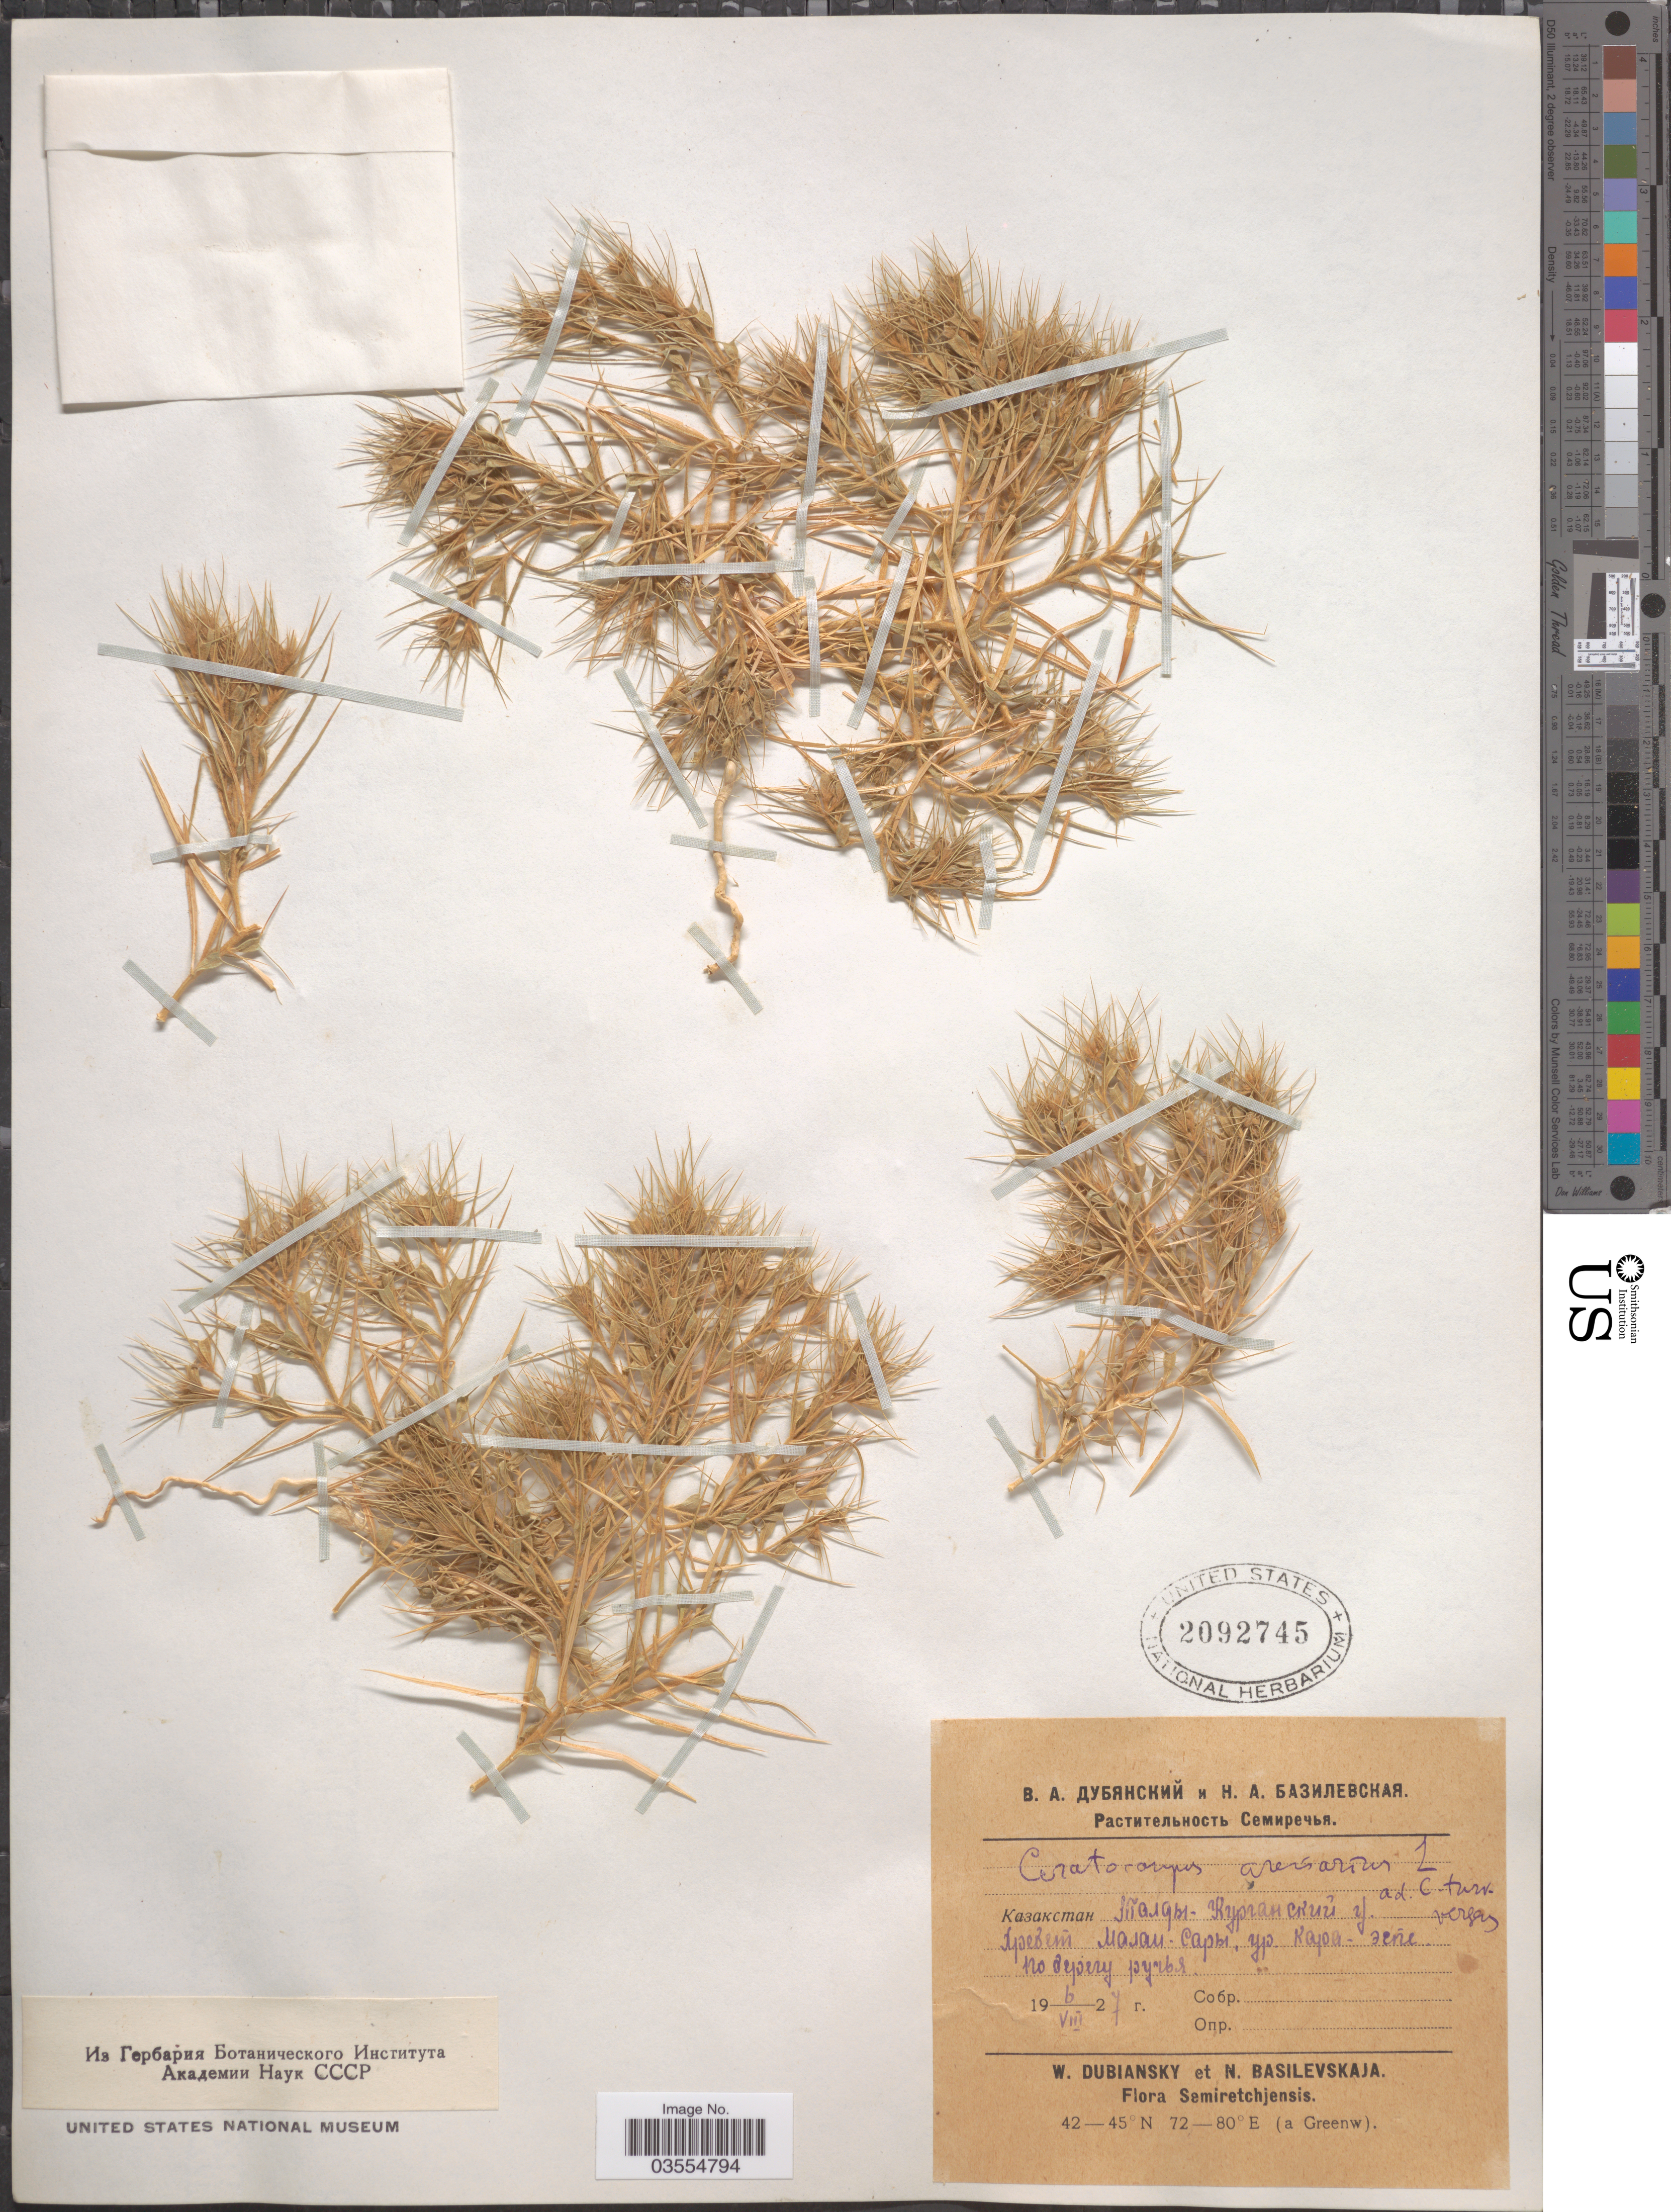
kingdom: Plantae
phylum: Tracheophyta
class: Magnoliopsida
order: Caryophyllales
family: Amaranthaceae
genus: Ceratocarpus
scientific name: Ceratocarpus arenarius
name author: L.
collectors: W. Dubiansky & N. Basilevskaya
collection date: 1927-08-06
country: Kazakhstan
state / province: Almaty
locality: Khrebet Malaysary, Kara-Espe Urochische. Semiretchjensis.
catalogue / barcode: US 2092745